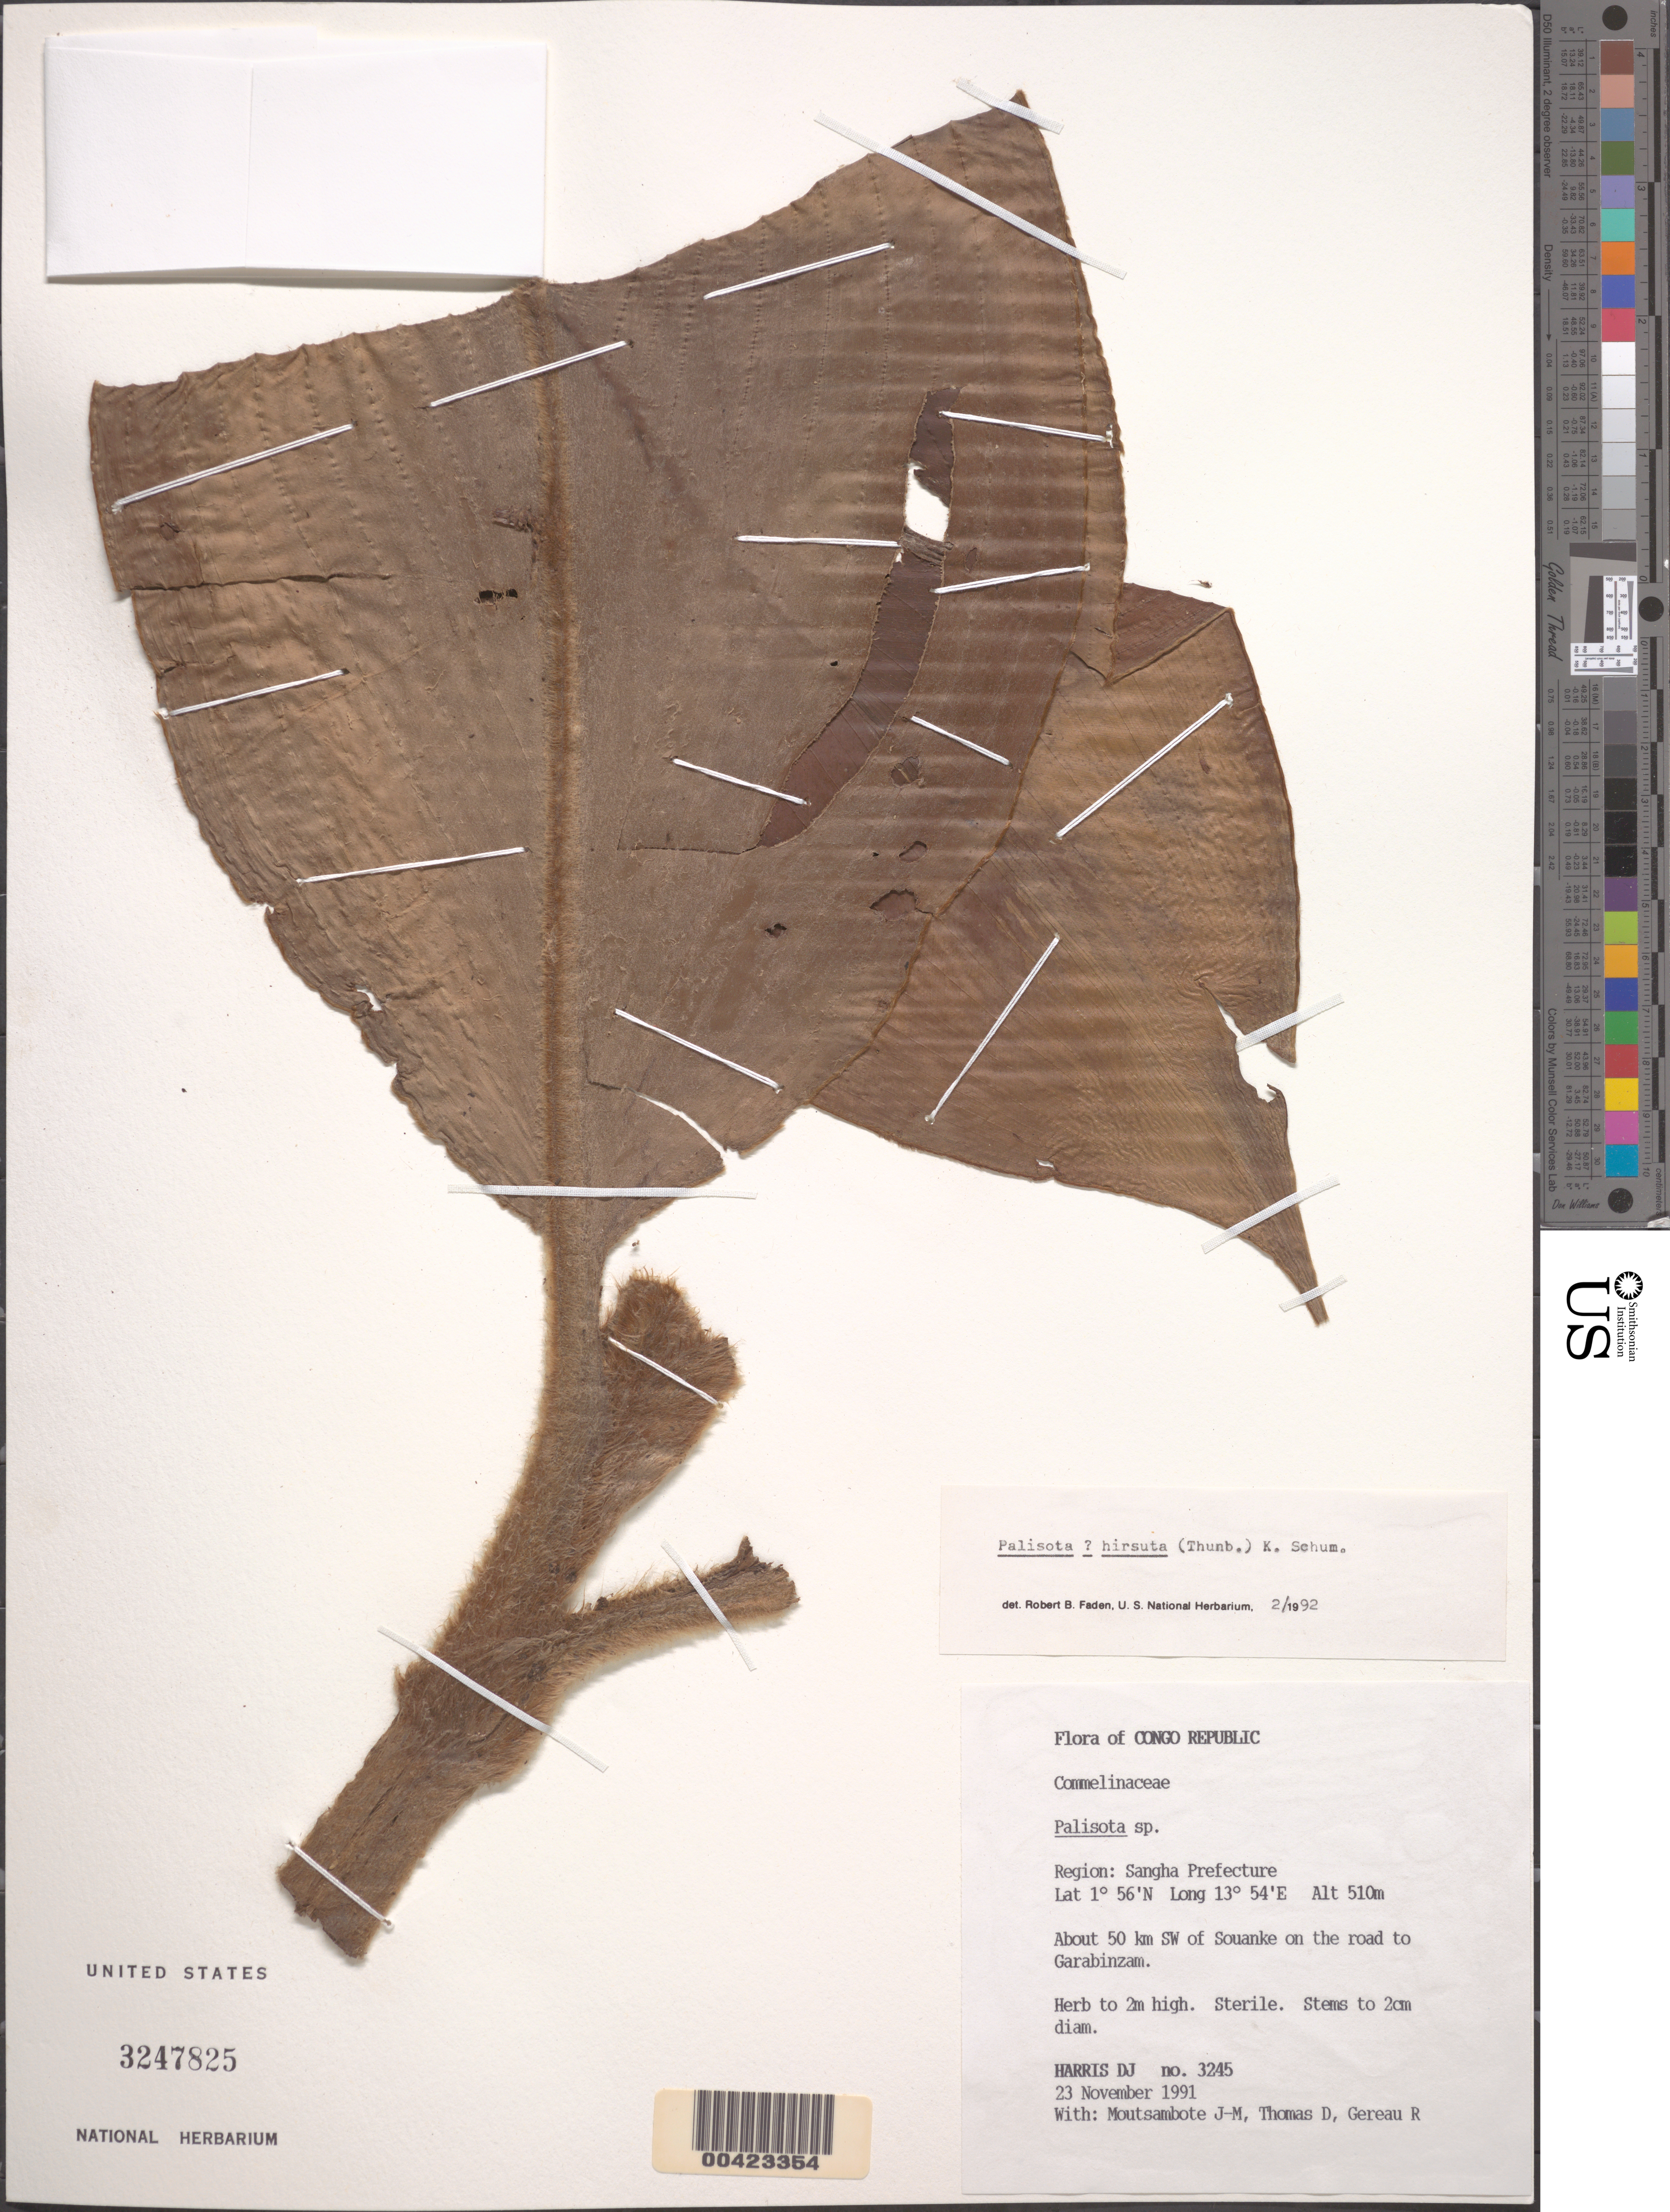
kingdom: Plantae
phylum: Tracheophyta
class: Liliopsida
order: Commelinales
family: Commelinaceae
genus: Palisota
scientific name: Palisota hirsuta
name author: (Thunb.) K. Schum.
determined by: Faden, Robert B., (US), Smithsonian Institution - National Museum of Natural History (UNITED STATES)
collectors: D. J. Harris, J. Moutsambote, D. Thomas & R. E. Gereau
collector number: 3245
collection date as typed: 23 Nov 1991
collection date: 1991-11-23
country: Congo, Republic of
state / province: Sangha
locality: SW of Souanke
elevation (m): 510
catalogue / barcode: US 3247825